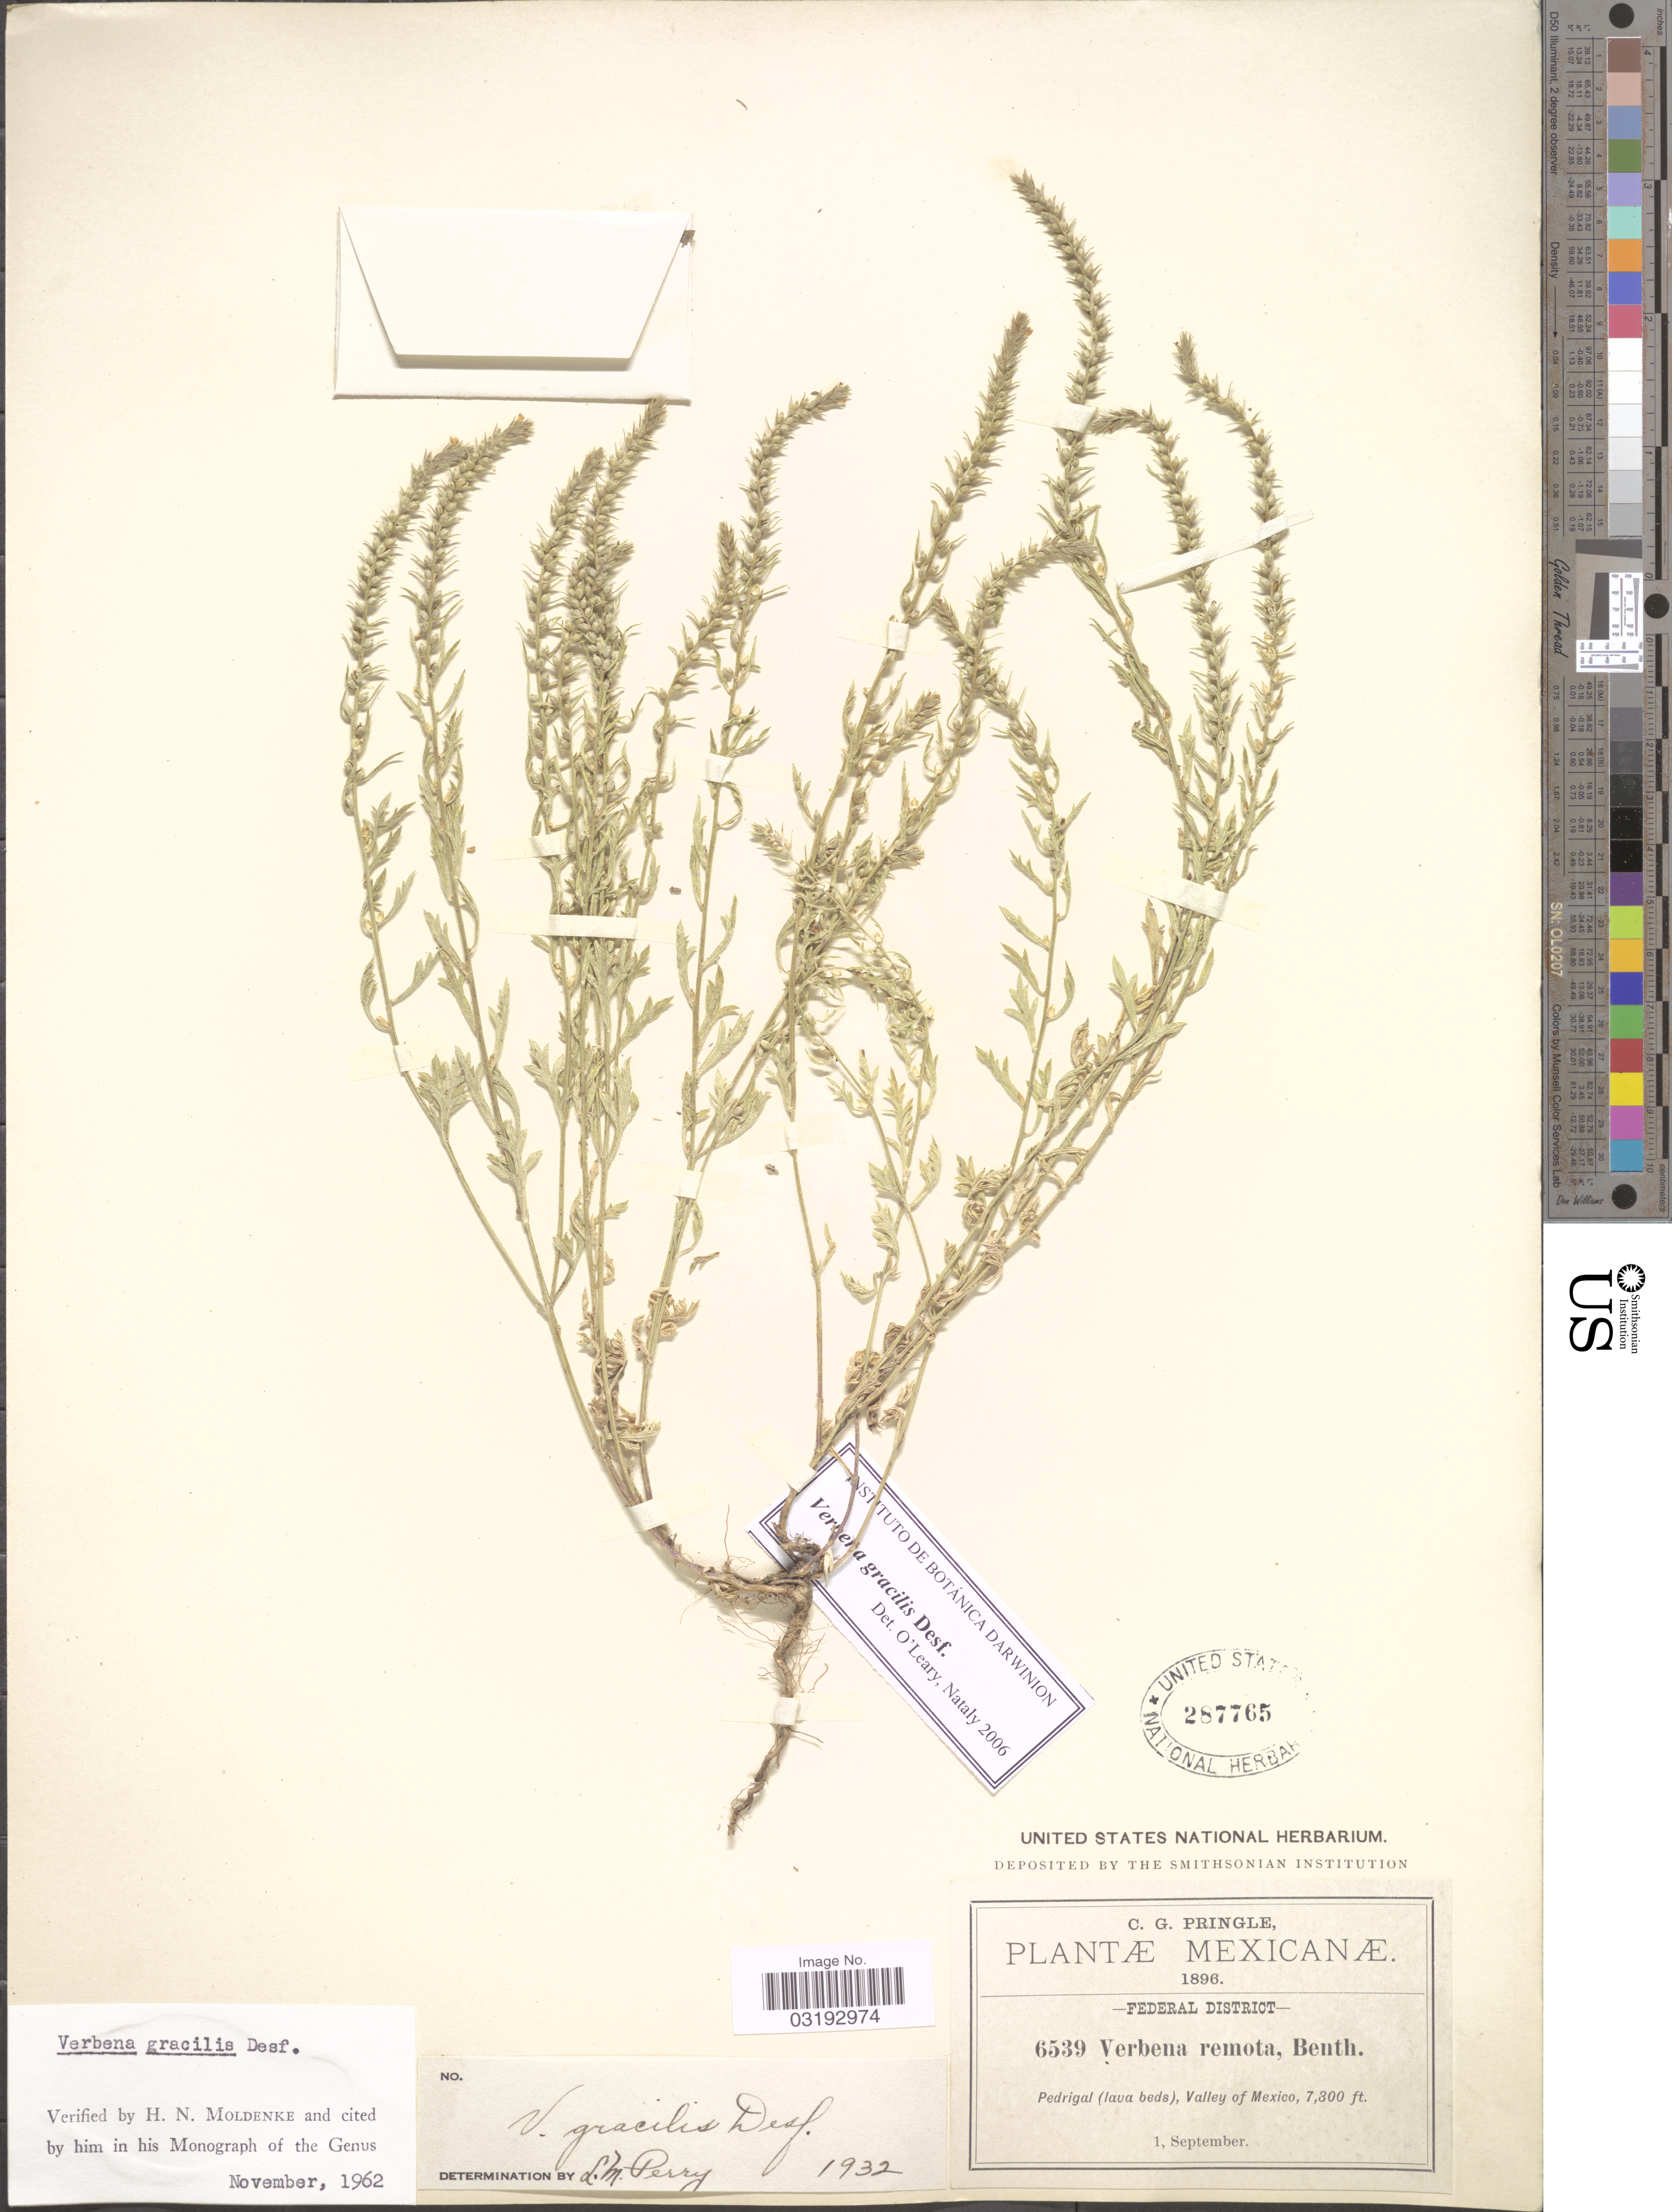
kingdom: Plantae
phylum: Tracheophyta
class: Magnoliopsida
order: Lamiales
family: Verbenaceae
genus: Verbena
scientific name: Verbena gracilis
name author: Desf.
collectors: C. G. Pringle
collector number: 6539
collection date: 1896-09-01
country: Mexico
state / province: Distrito Federal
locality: Federal District. Pedrigal (lava beds). Valley of Mexico.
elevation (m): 2225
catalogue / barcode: US 287765